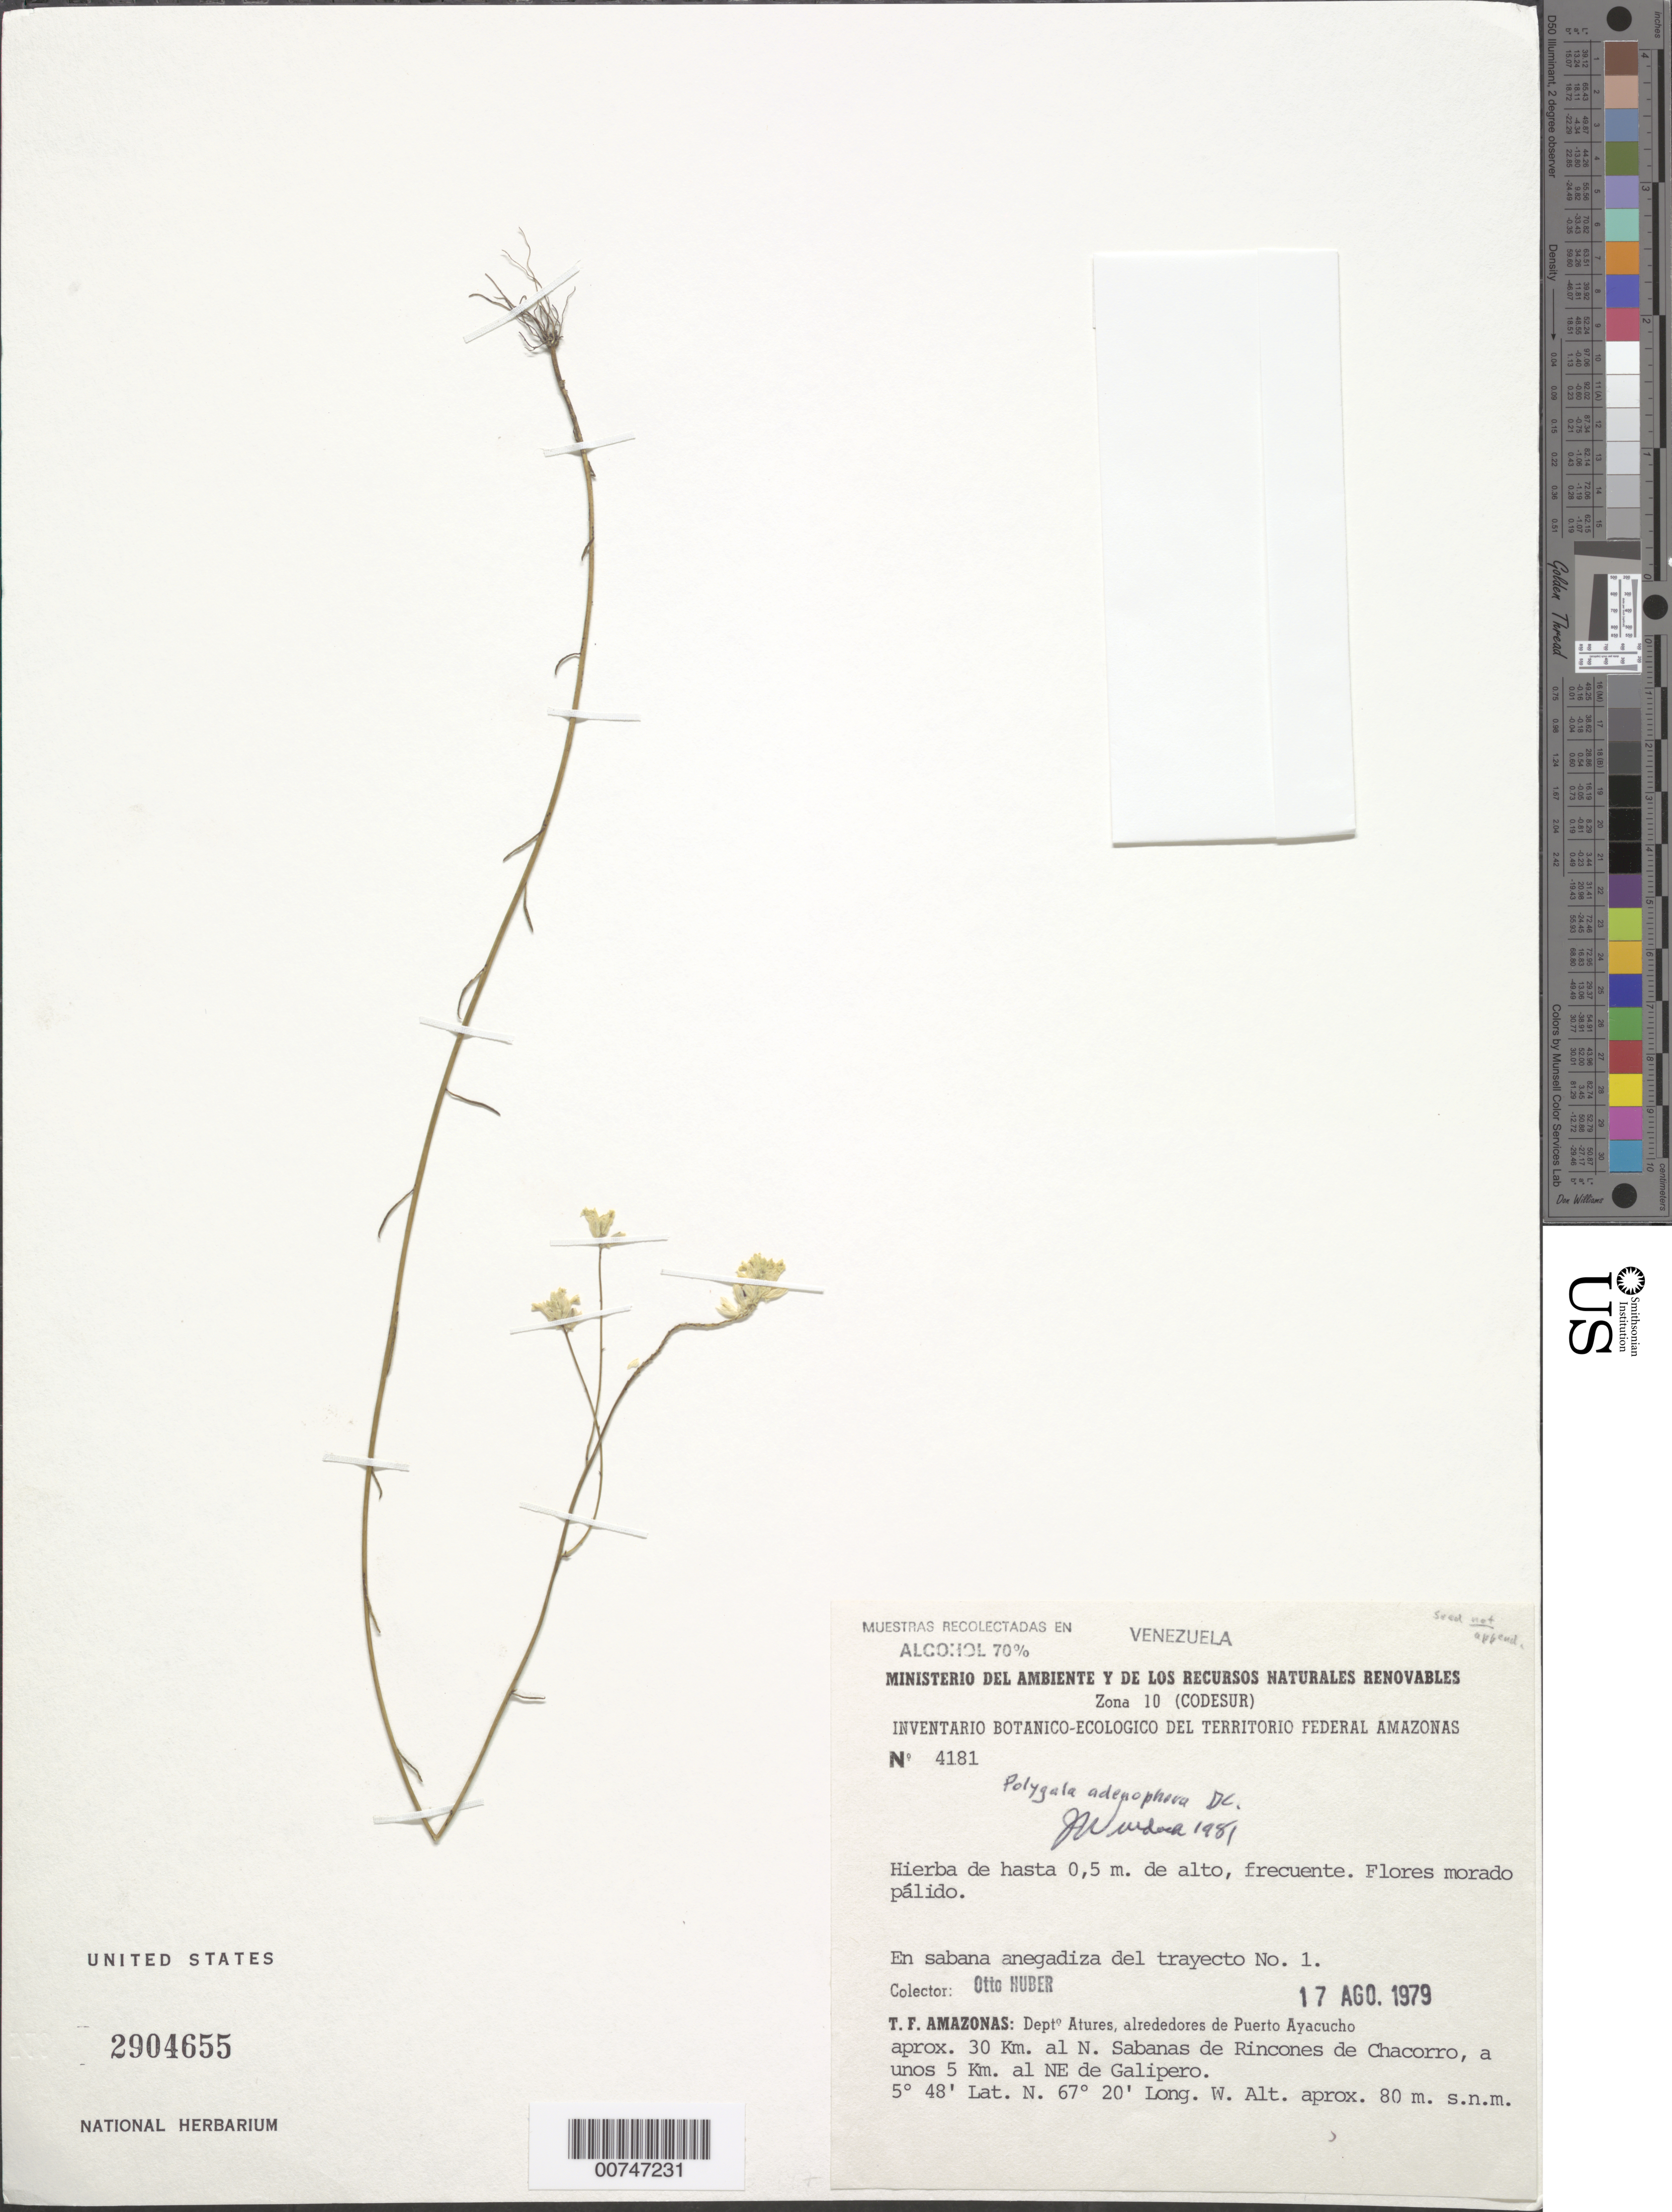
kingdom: Plantae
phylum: Tracheophyta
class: Magnoliopsida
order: Fabales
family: Polygalaceae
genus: Polygala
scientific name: Polygala adenophora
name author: DC.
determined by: Wurdack, John J., (US), US (UNITED STATES)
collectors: O. Huber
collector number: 4181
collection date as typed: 17-Aug-79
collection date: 1979-08-17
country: Venezuela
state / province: Amazonas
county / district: Atures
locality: Puerto Ayacucho, 30 km N; Sabanas de Rincones de Chocorro; 5 km NE Galipero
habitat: Savanna, subject to flooding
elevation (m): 80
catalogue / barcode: US 2904655